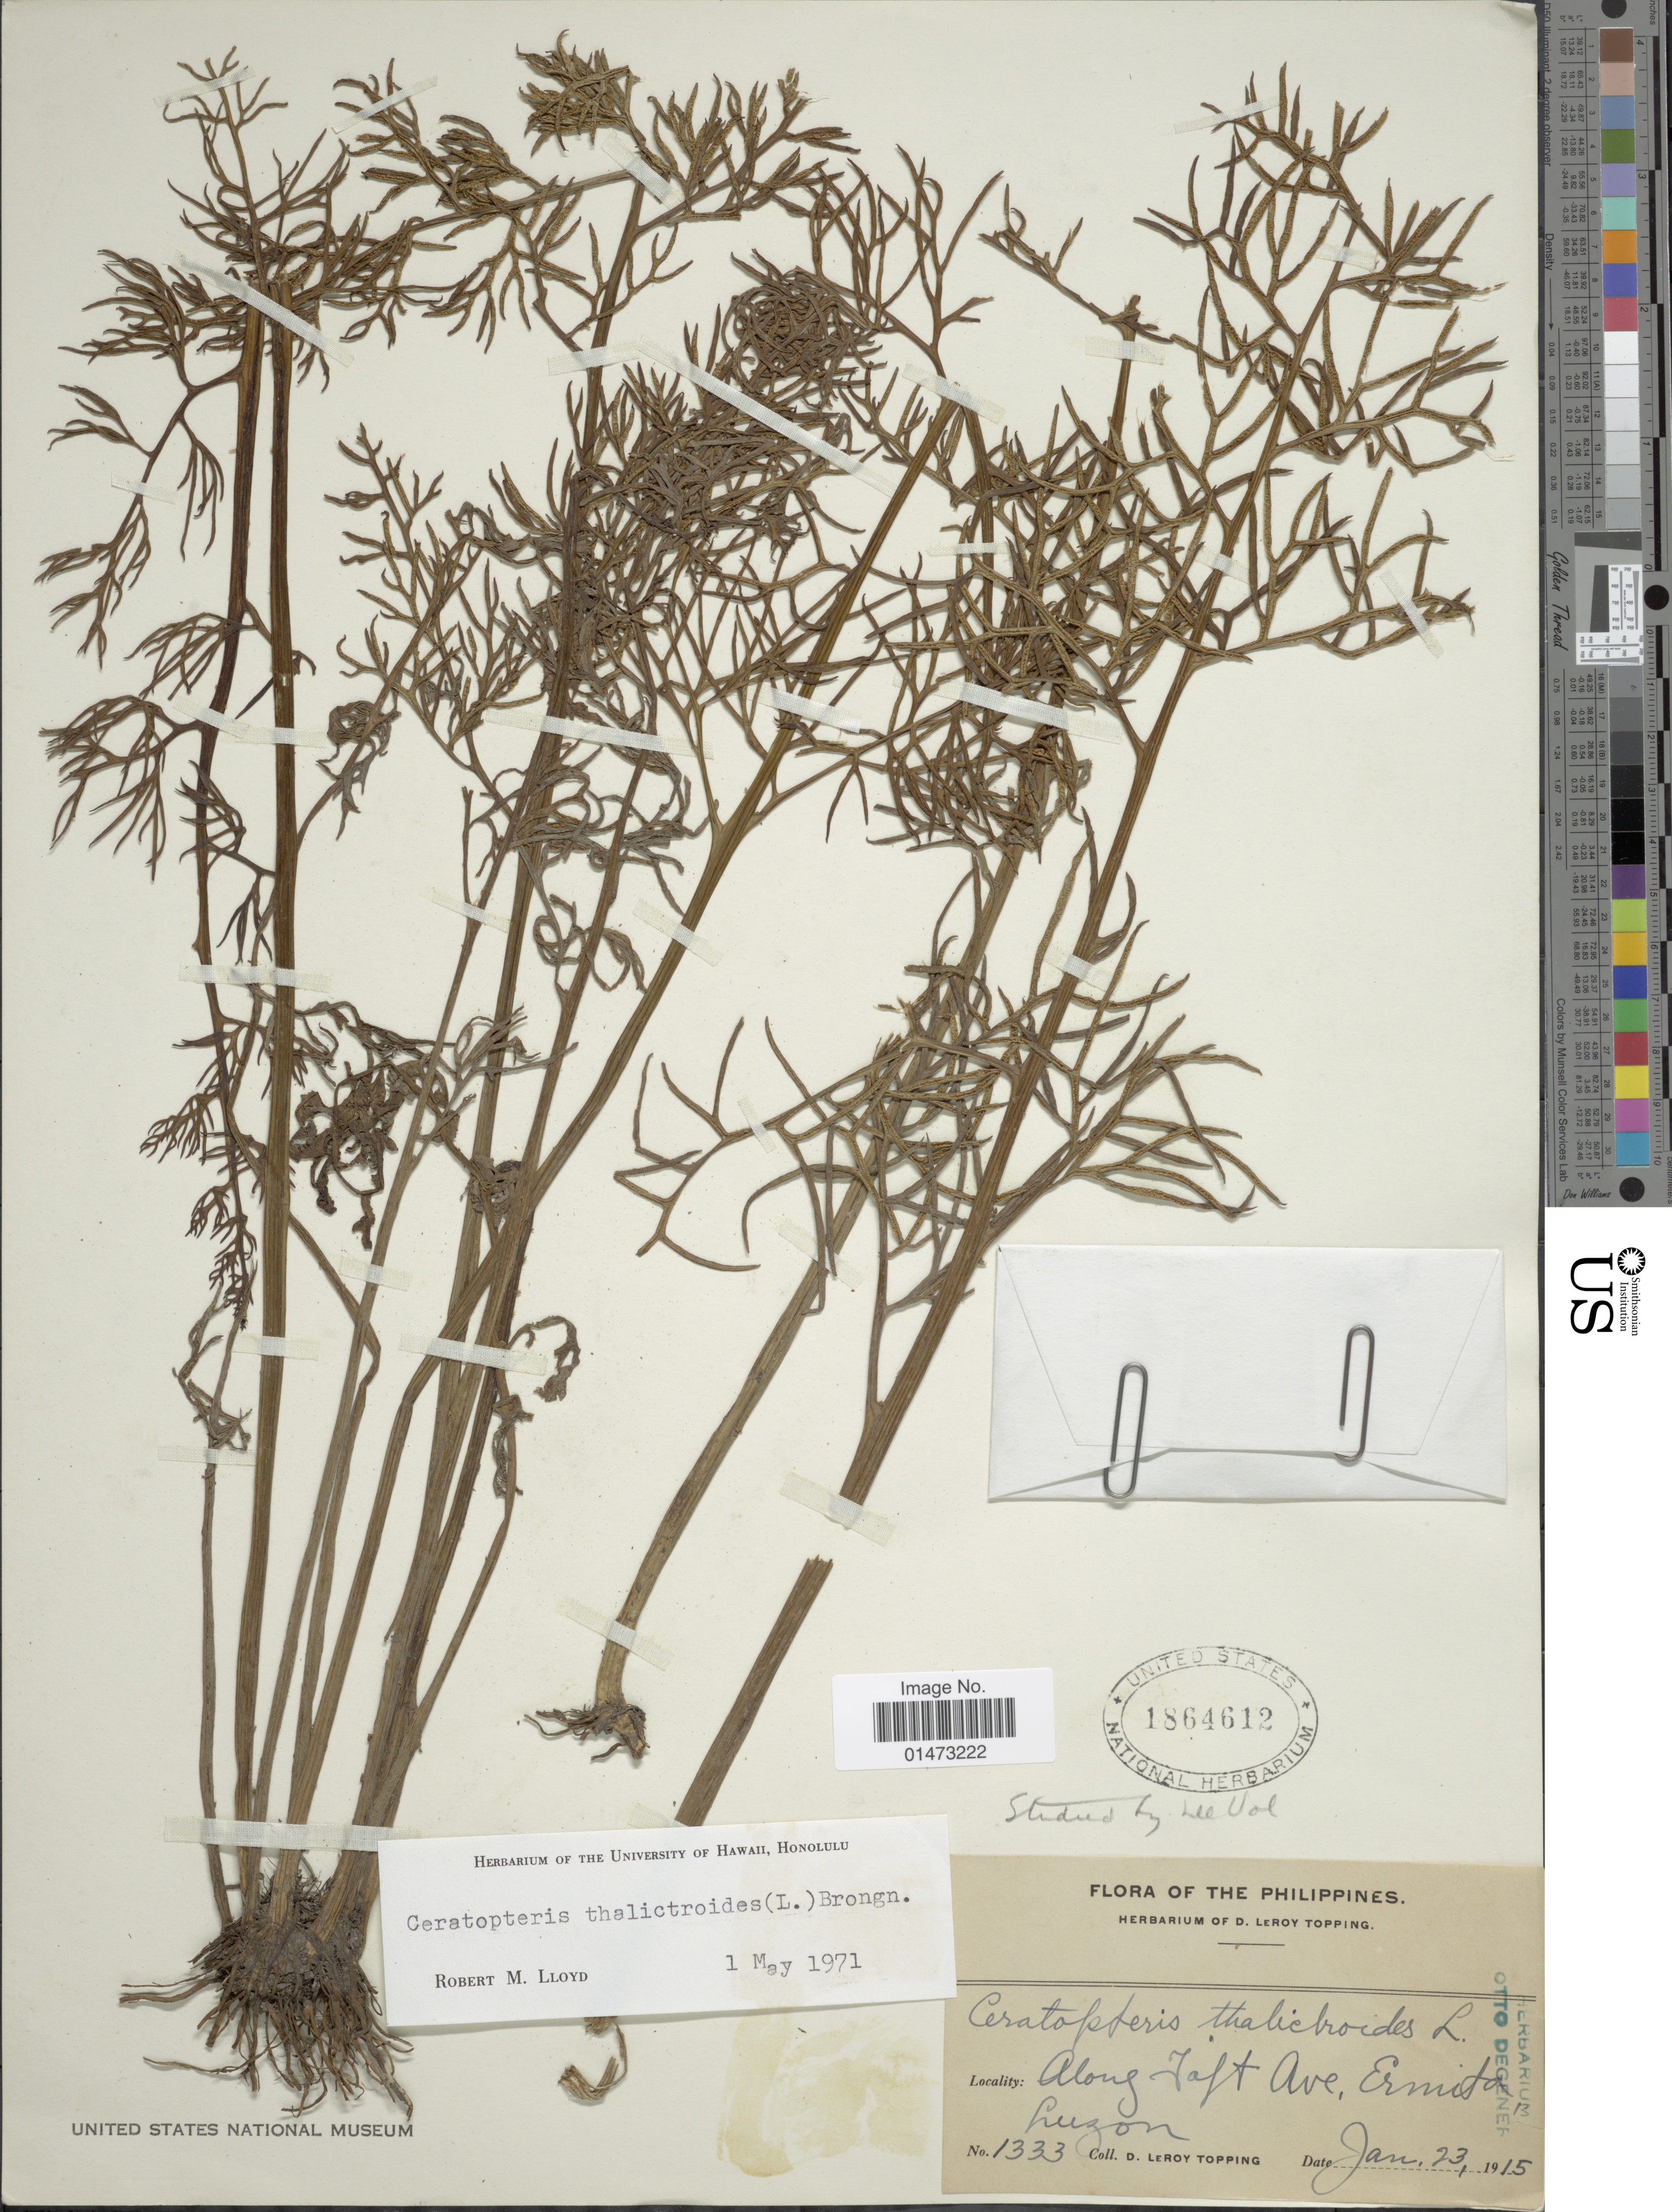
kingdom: Plantae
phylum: Tracheophyta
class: Polypodiopsida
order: Polypodiales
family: Pteridaceae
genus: Ceratopteris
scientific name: Ceratopteris thalictroides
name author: (L.) Brongn.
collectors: D. L. Topping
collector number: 1333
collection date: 1915-01-23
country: Philippines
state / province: National Capital Region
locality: Along Taft Ave, Ermita, Luzon.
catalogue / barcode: US 1864612